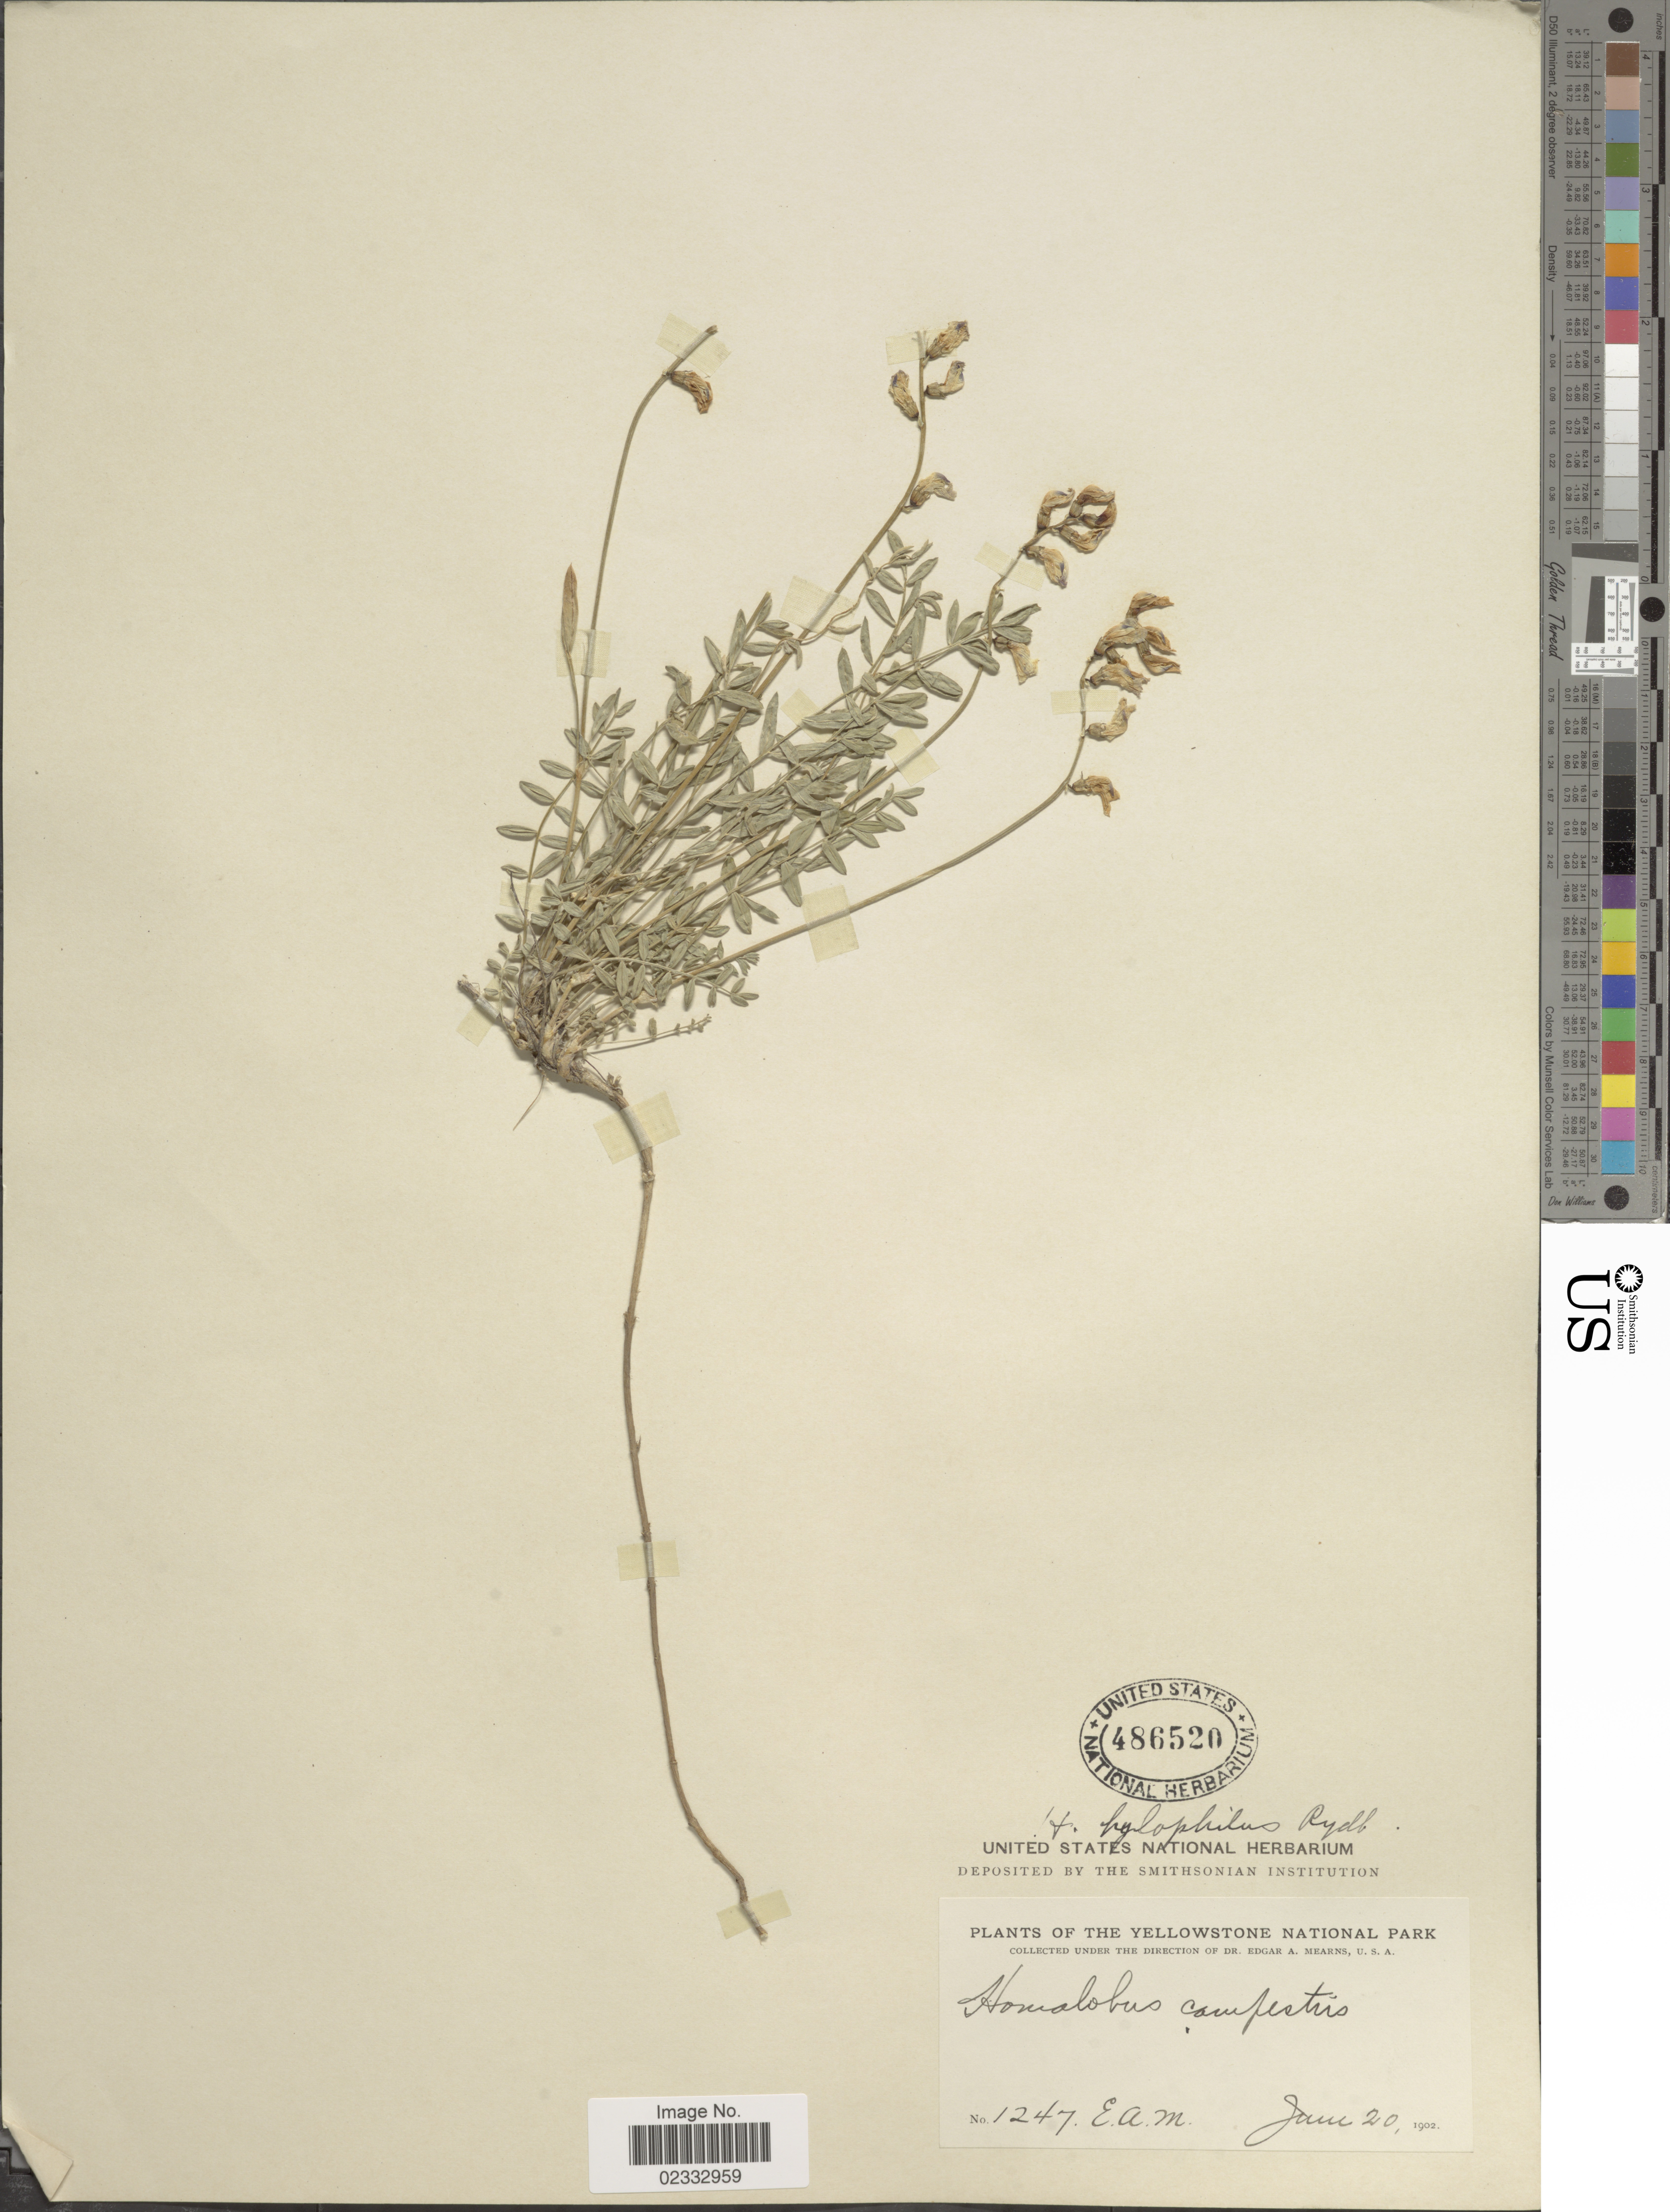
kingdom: Plantae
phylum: Tracheophyta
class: Magnoliopsida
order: Fabales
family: Fabaceae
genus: Astragalus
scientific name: Astragalus miser var. hylophilus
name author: (Rydb.) Barneby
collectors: E. A. Mearns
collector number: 1247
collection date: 1902-06-20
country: United States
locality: Yellowstone National Park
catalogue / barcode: US 486520